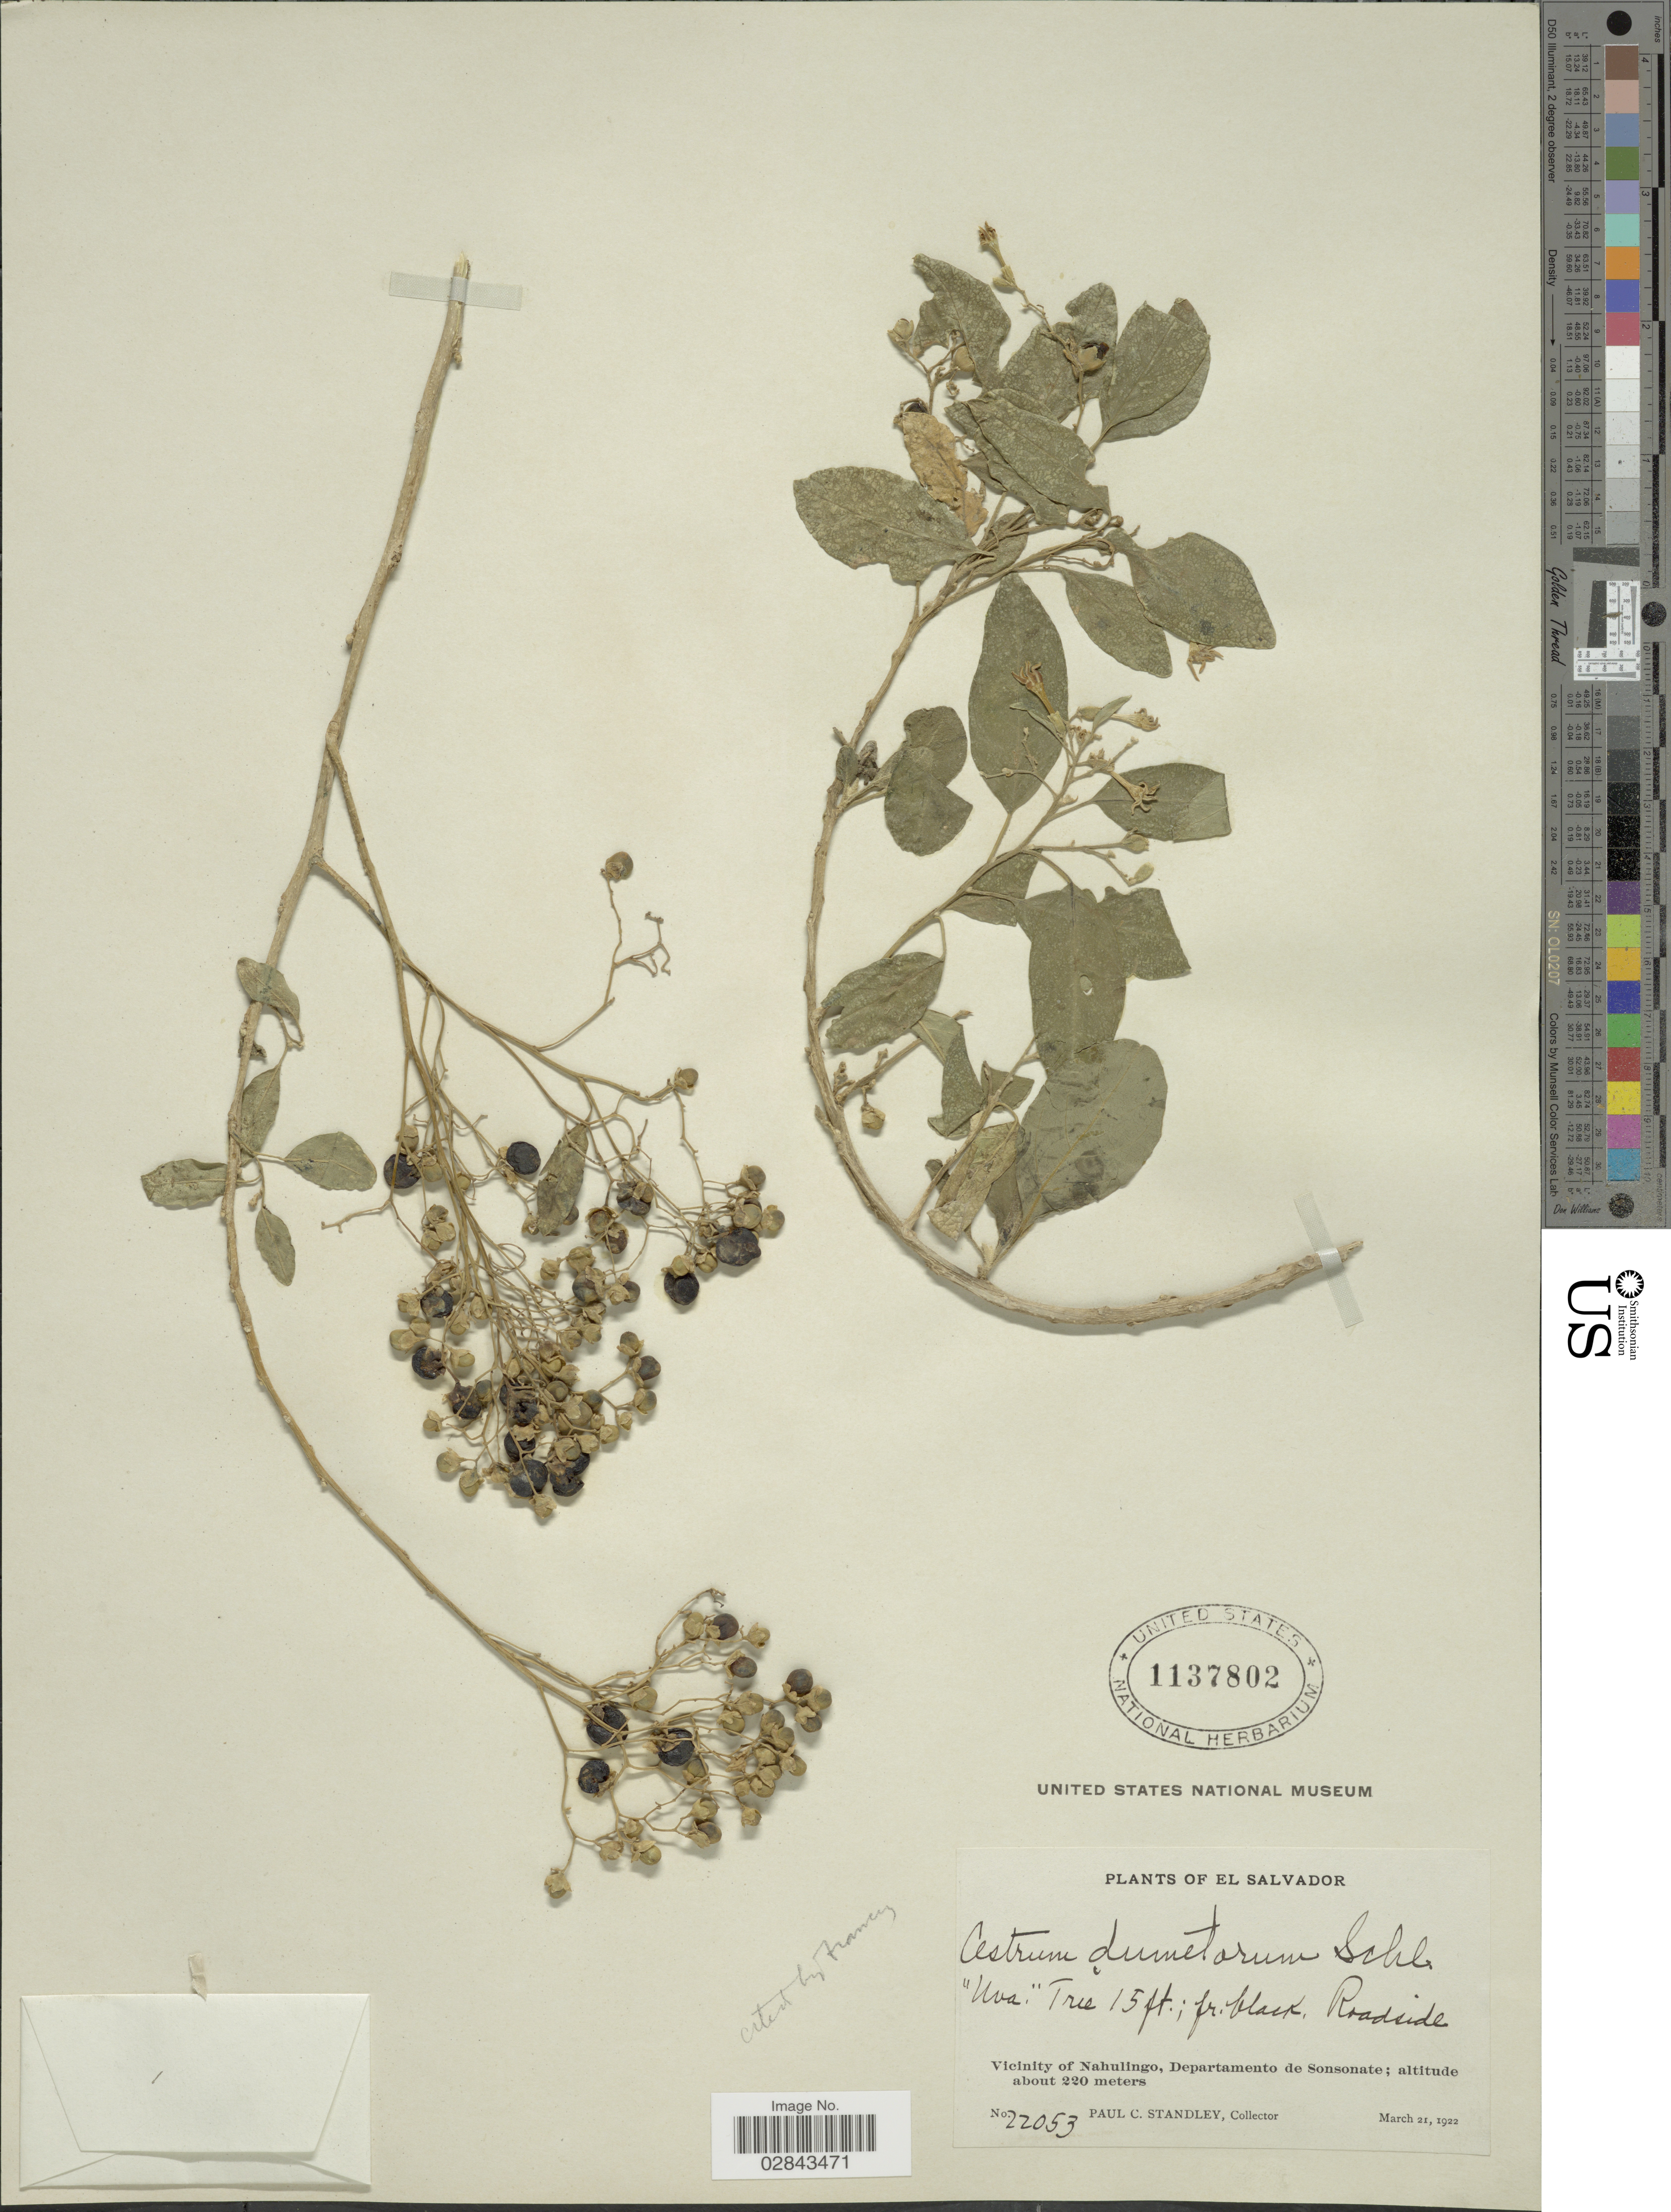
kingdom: Plantae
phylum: Tracheophyta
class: Magnoliopsida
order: Solanales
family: Solanaceae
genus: Cestrum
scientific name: Cestrum dumetorum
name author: Schltdl.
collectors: P. C. Standley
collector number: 22053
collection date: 1922-03-21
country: El Salvador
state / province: Sonsonate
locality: Vicinity of Nahulingo, Departamento de Sonsonate.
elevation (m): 220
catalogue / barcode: US 1137802